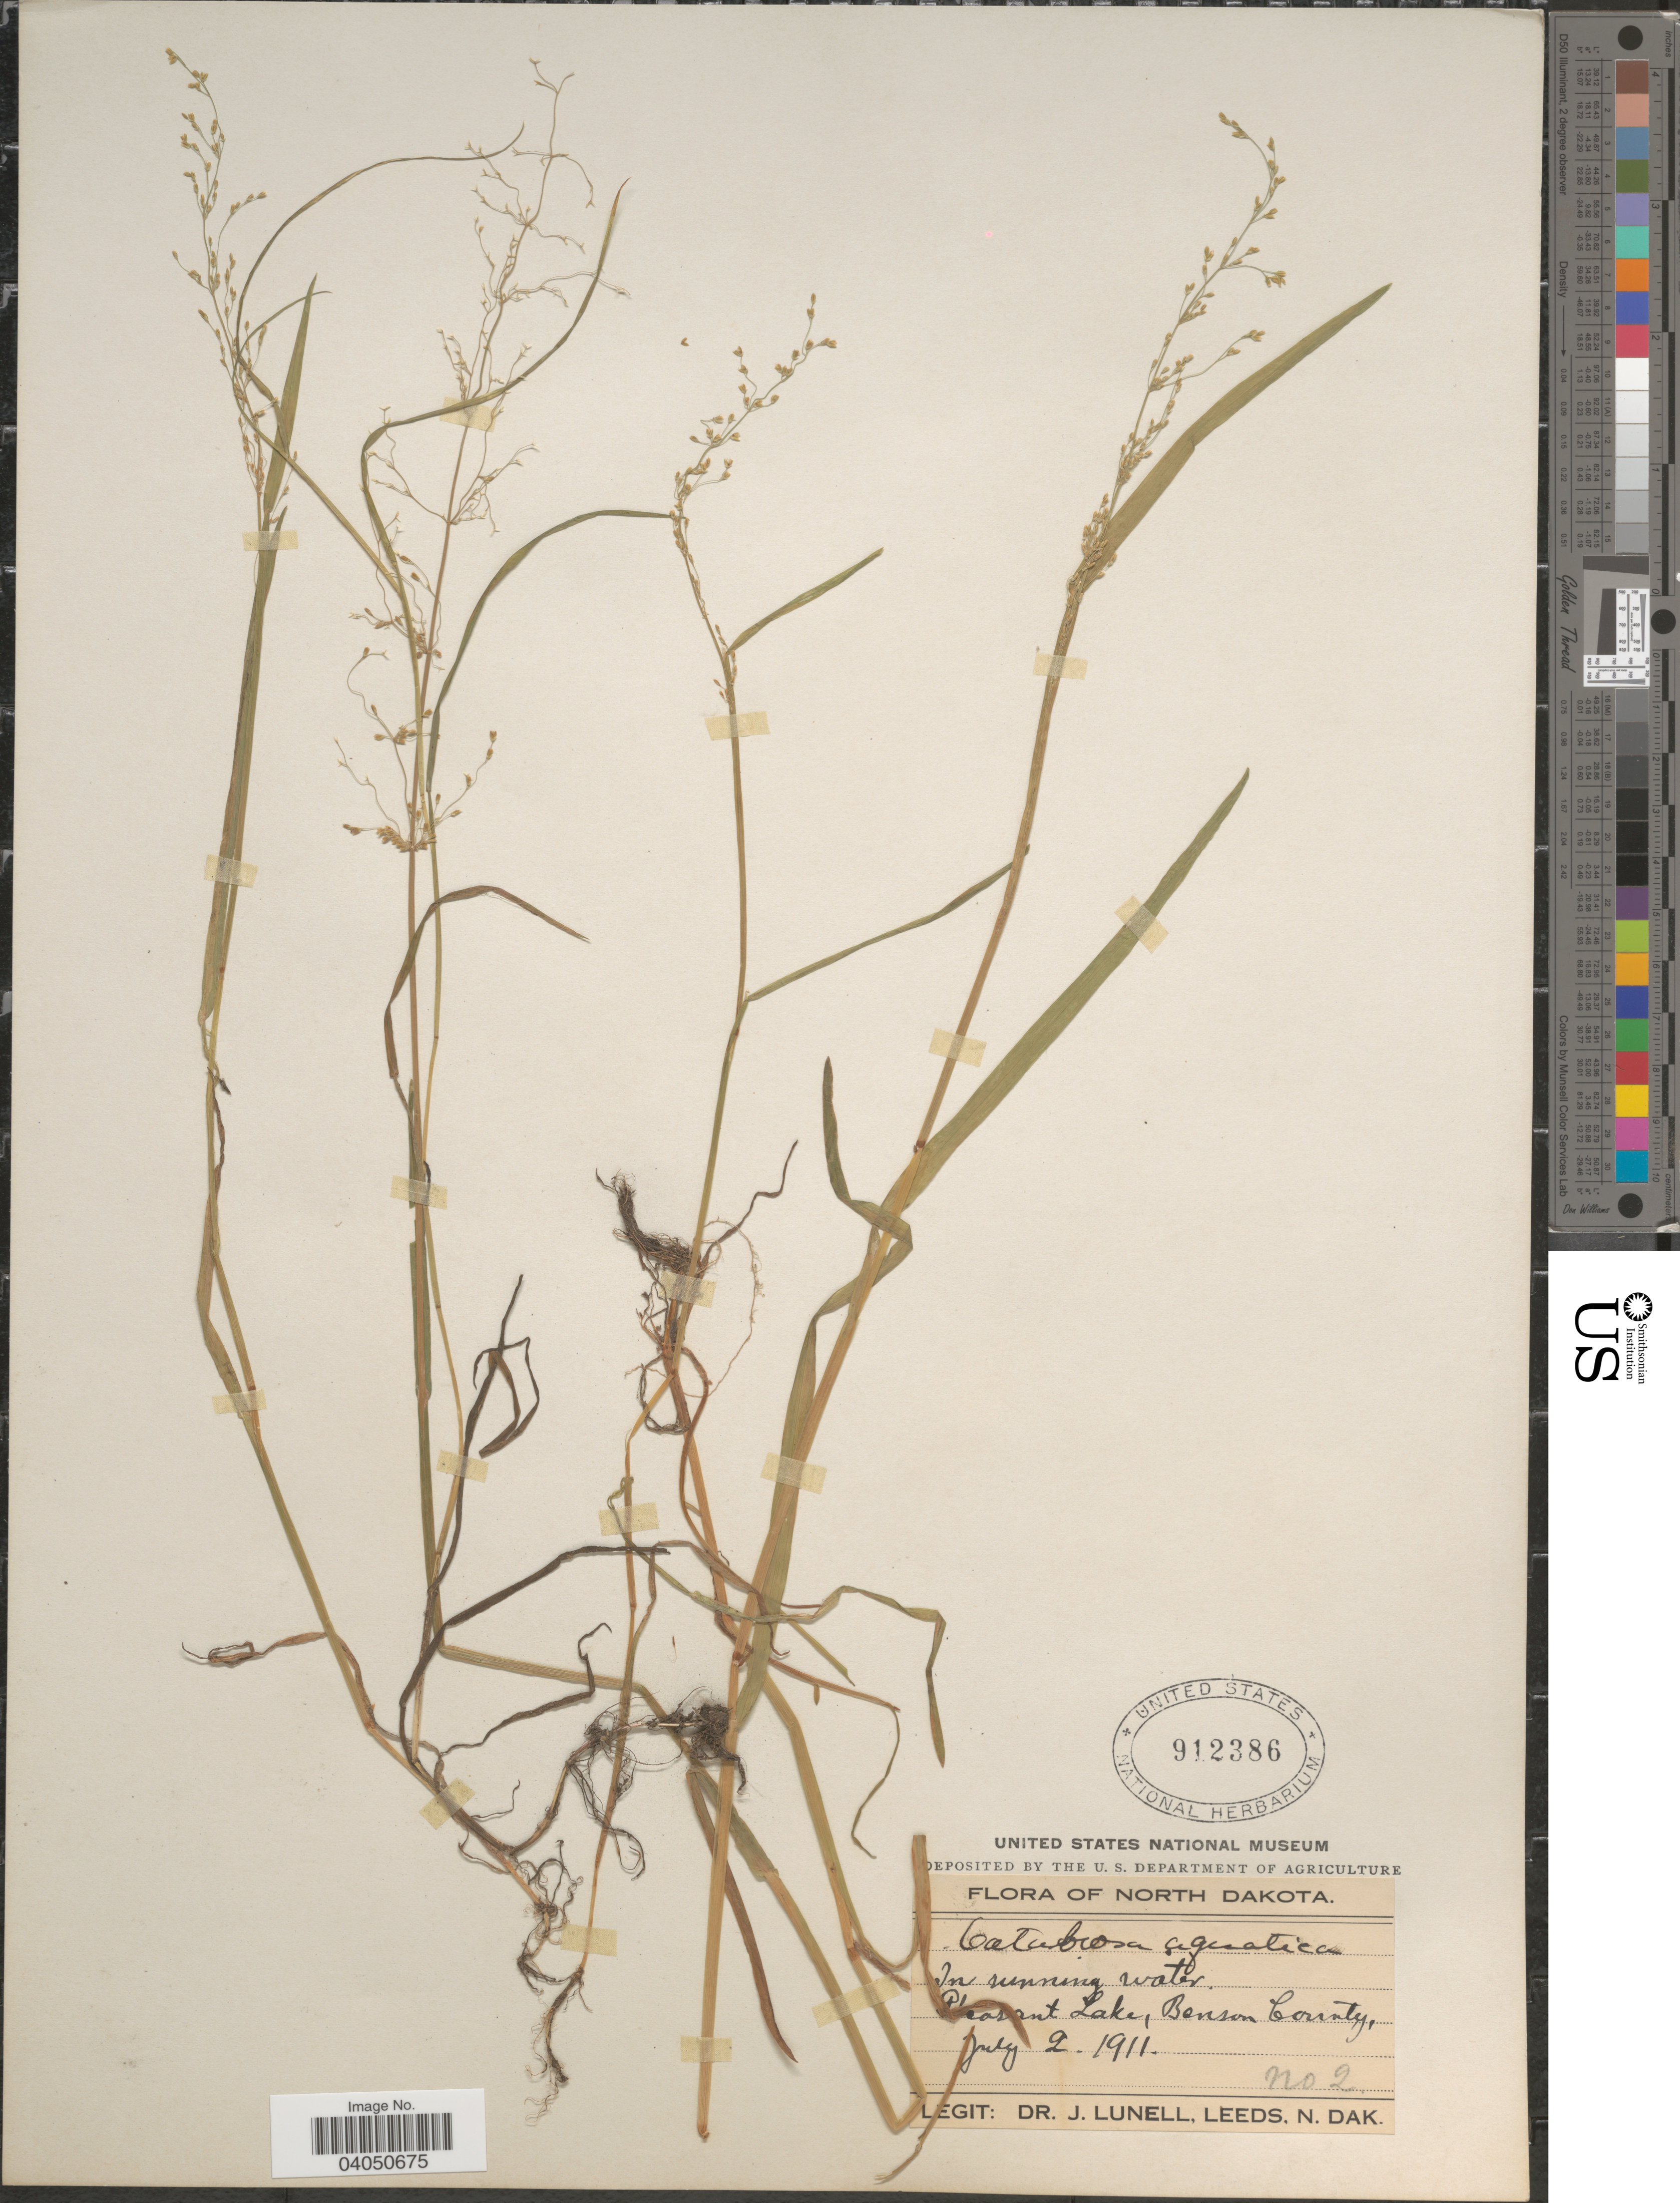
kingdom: Plantae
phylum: Tracheophyta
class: Liliopsida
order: Poales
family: Poaceae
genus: Catabrosa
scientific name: Catabrosa aquatica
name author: (L.) P. Beauv.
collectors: J. Lunell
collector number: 2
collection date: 1911-07-02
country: United States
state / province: North Dakota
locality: Pleasant Lake, Benson County.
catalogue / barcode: US 912386